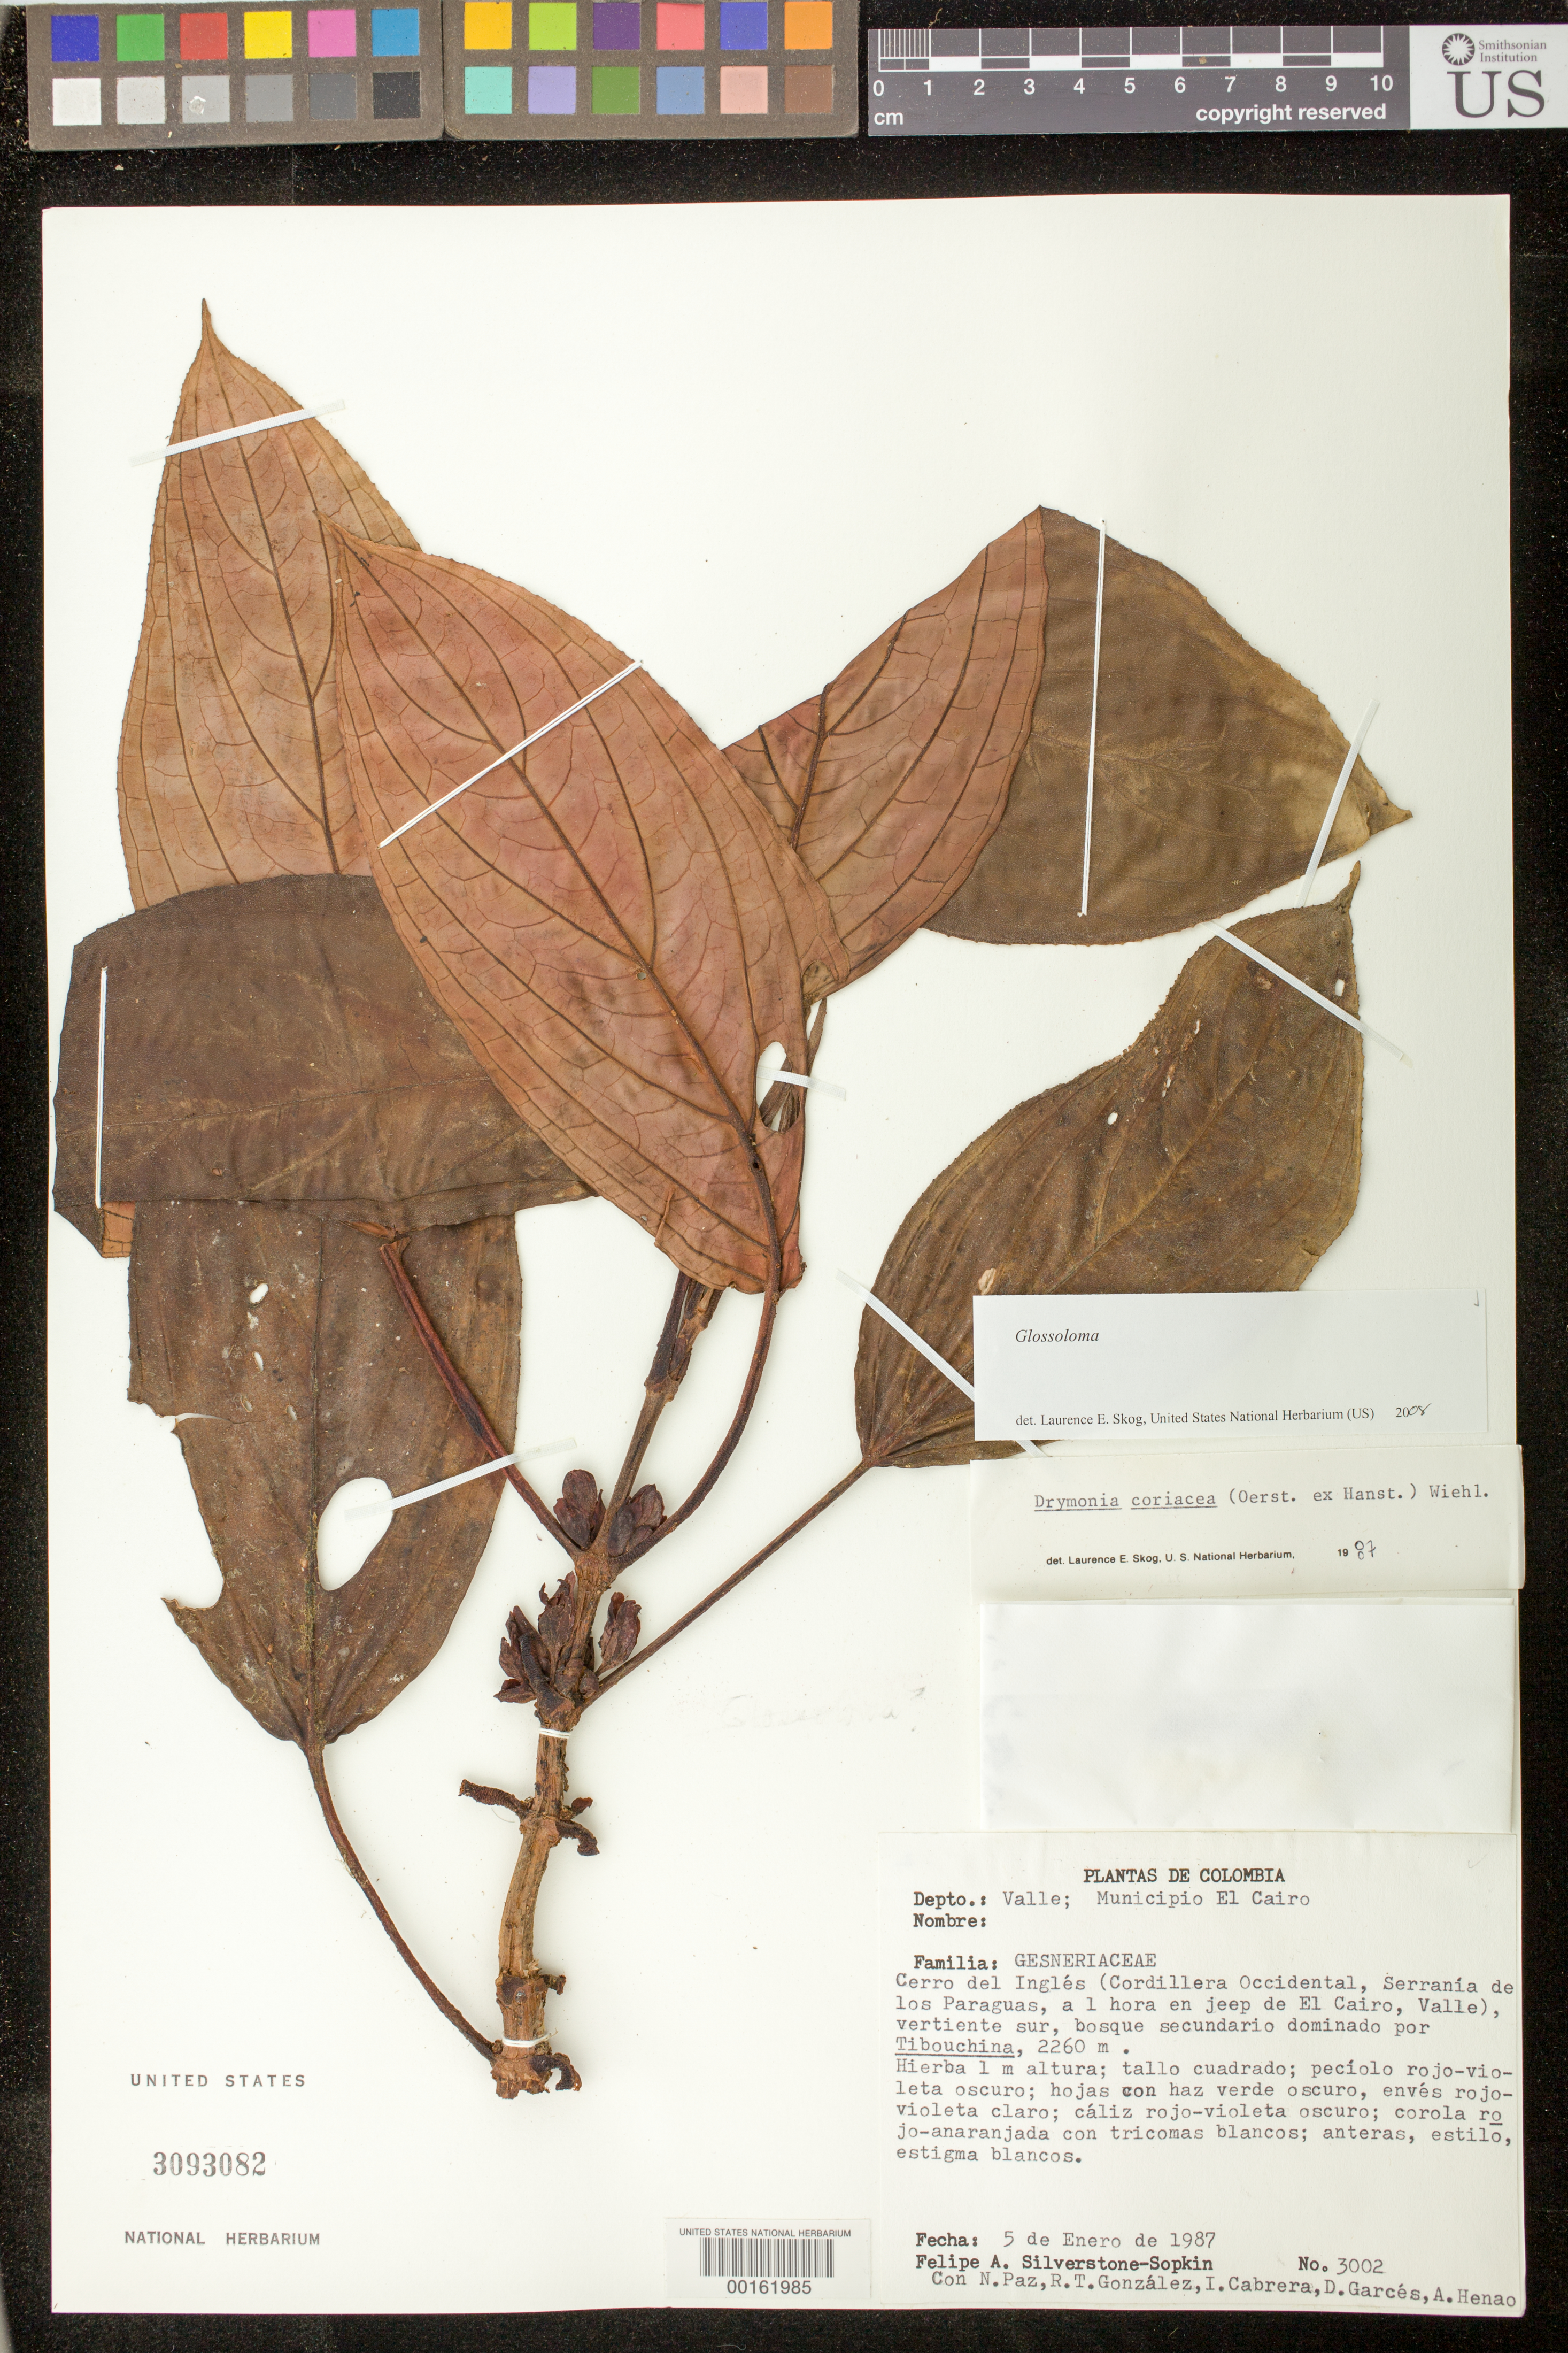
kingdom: Plantae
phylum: Tracheophyta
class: Magnoliopsida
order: Lamiales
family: Gesneriaceae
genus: Glossoloma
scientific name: Glossoloma sp.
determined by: Skog, Laurence E.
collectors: P. A. Silverstone-Sopkin & et al.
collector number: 3002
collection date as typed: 05 Jan 1987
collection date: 1987-01-05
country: Colombia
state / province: Valle del Cauca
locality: Mun. of El Cairo, Cerro del Ingles (Cordillera Occidental, Serrania de los Paraguas, 1 hr by jeep from El Cairo, Valle) S slope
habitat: Secondary forest dominated by Tibouchina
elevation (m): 2260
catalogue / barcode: US 3093082